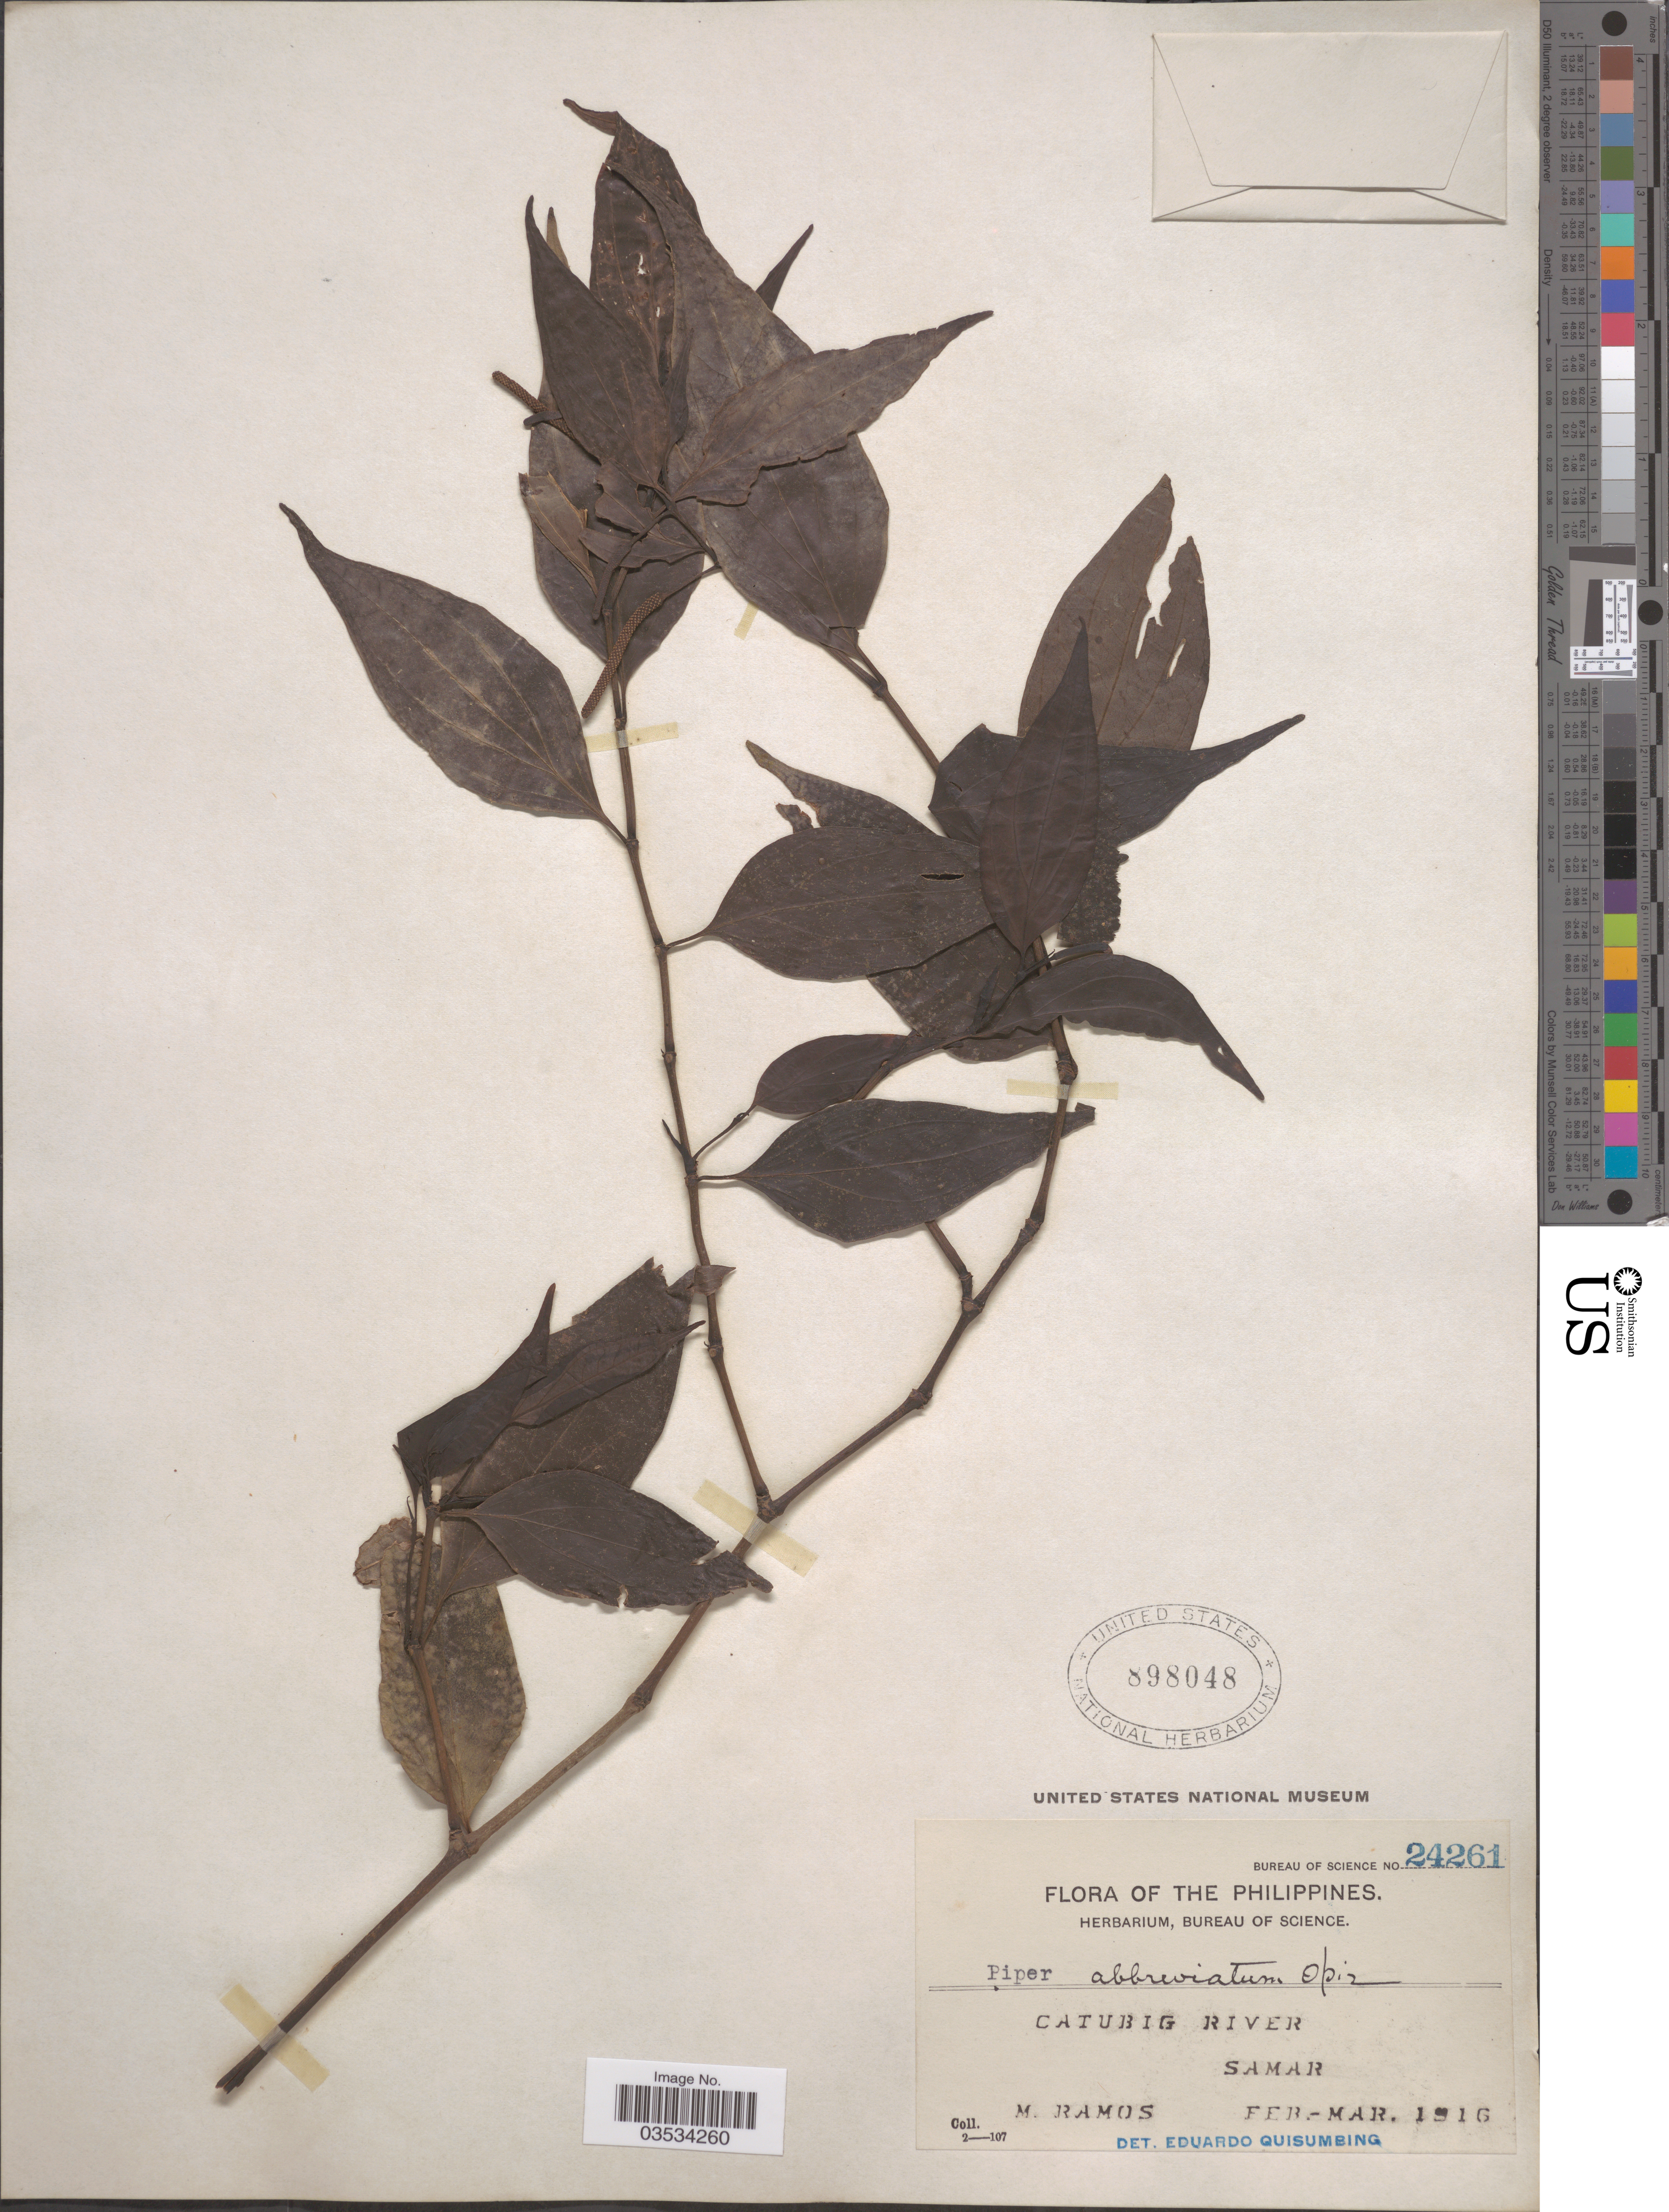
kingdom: Plantae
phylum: Tracheophyta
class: Magnoliopsida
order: Piperales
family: Piperaceae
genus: Piper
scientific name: Piper abbreviatum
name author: Opiz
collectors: M. Ramos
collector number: Bureau of Science 24261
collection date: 1916-02/1916-03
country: Philippines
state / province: Eastern Visayas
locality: Catubig River. Samar.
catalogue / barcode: US 898048